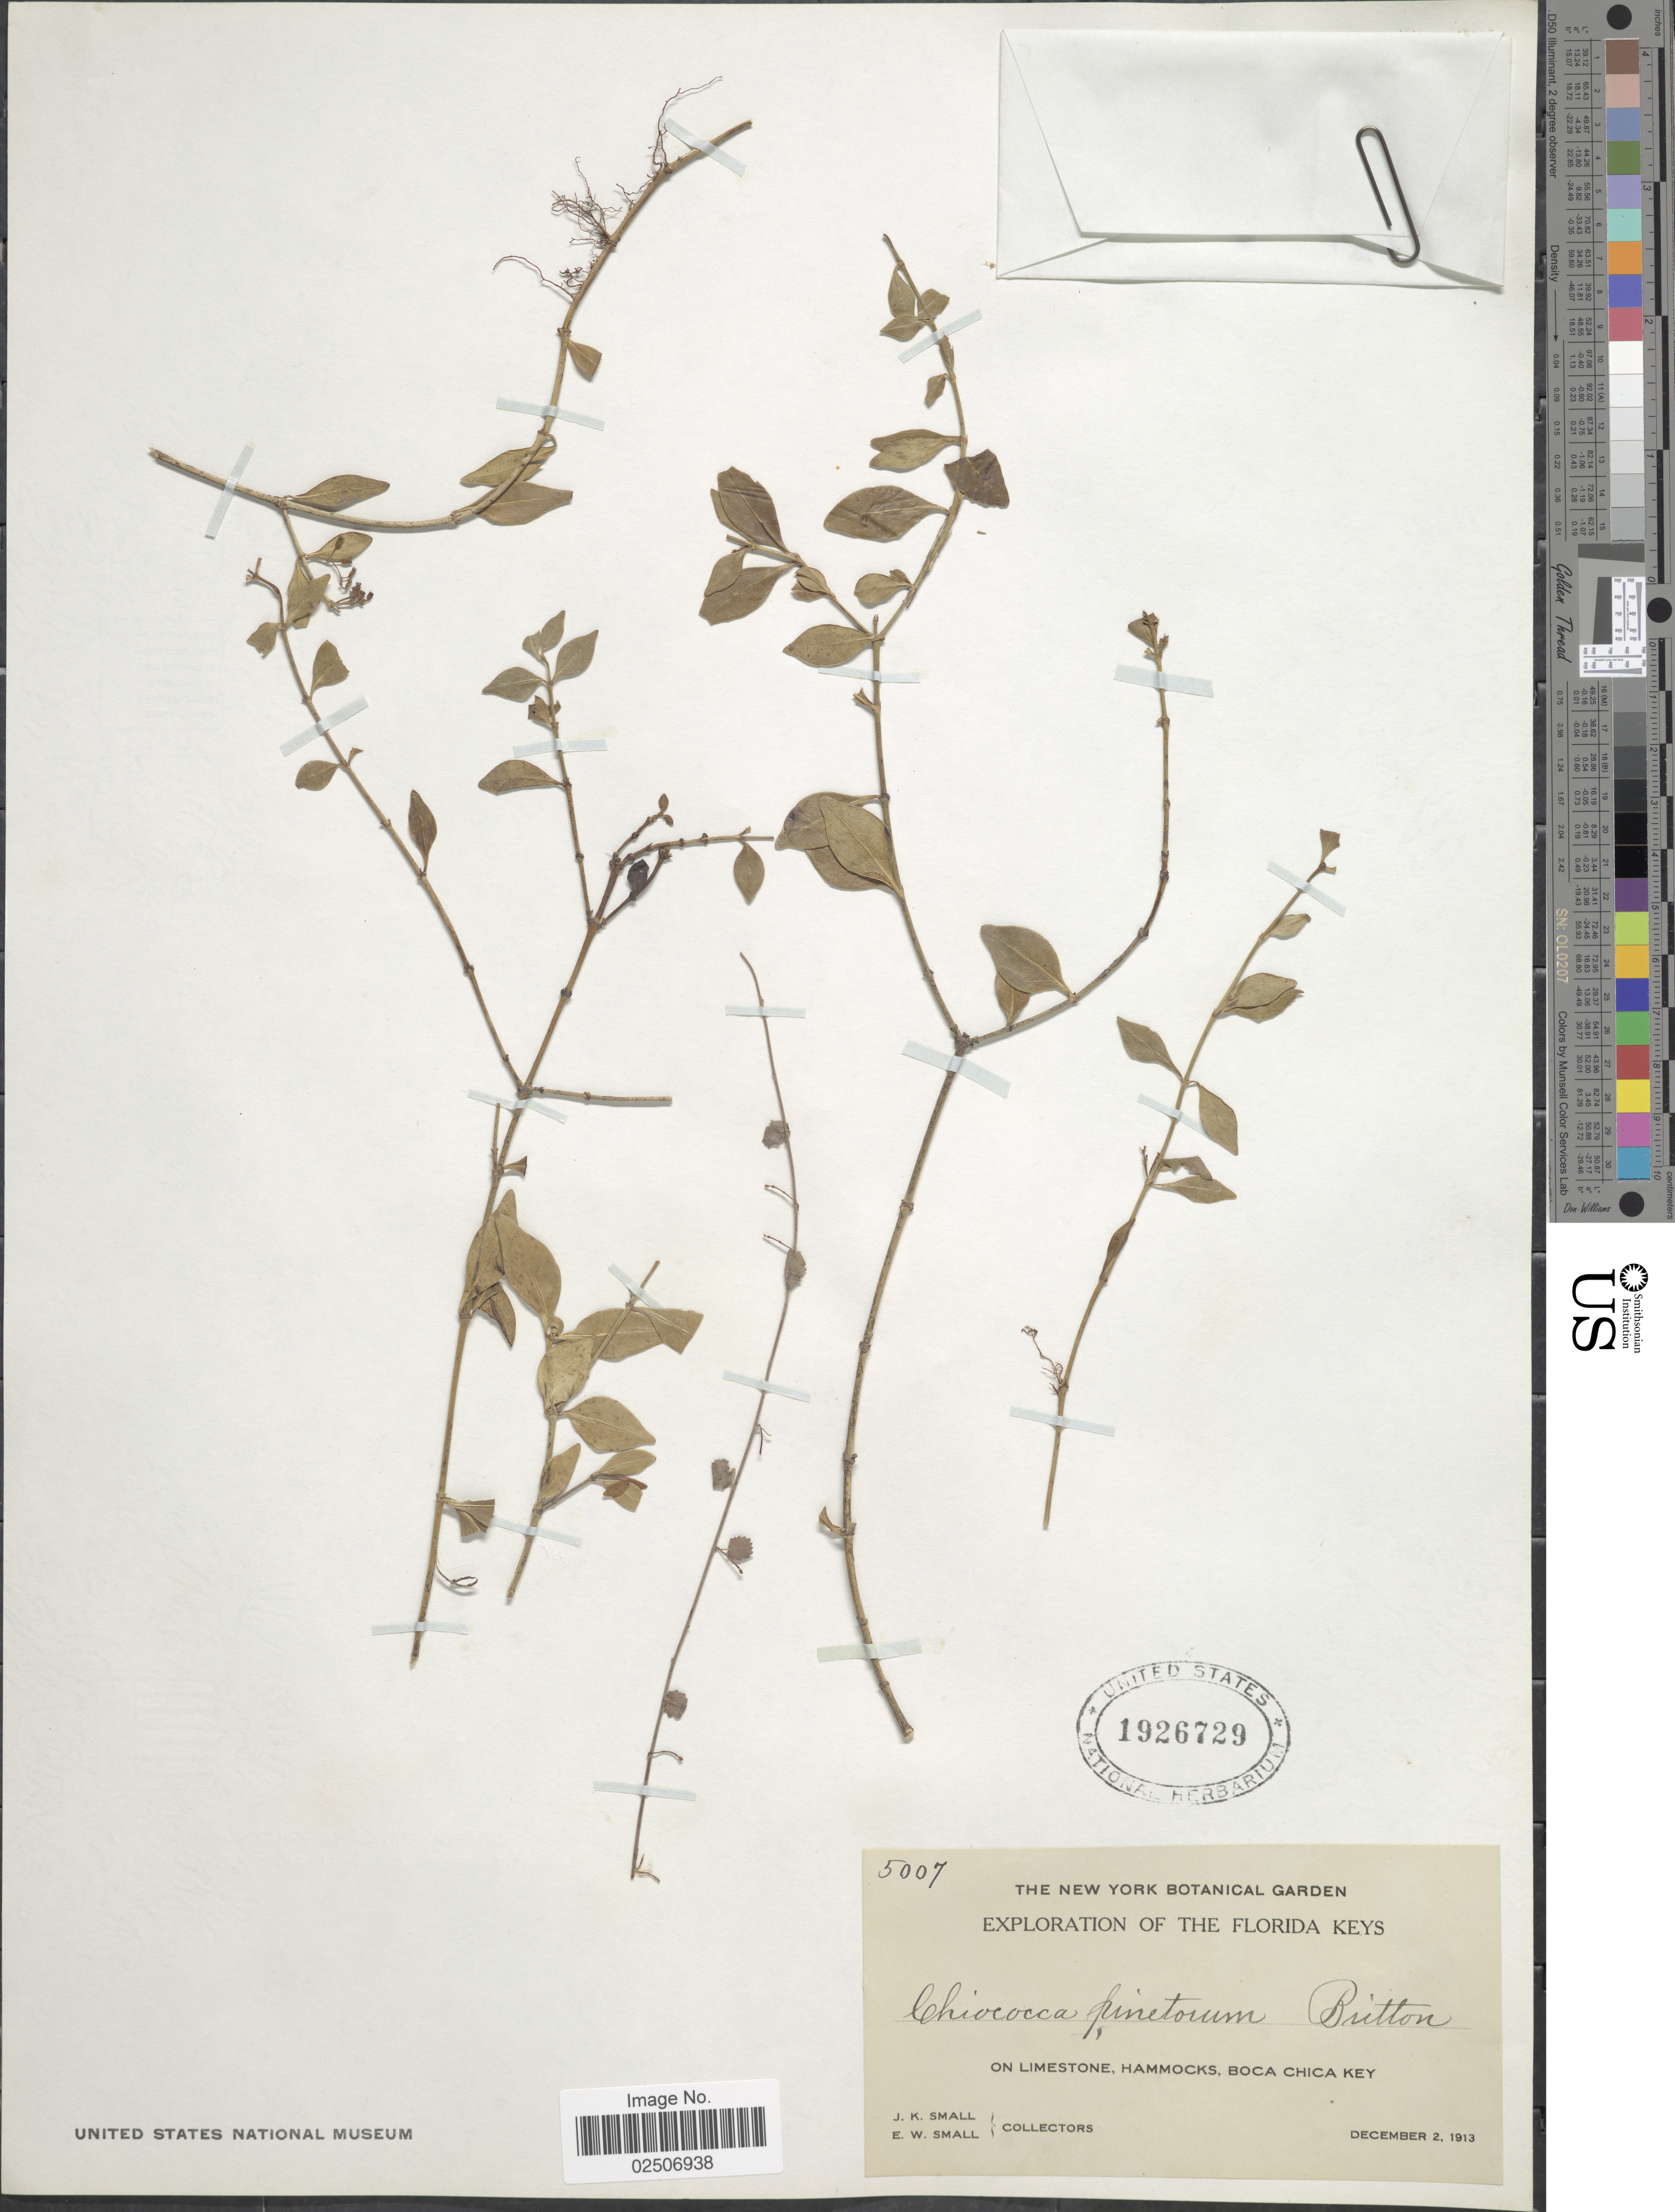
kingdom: Plantae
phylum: Tracheophyta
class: Magnoliopsida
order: Gentianales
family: Rubiaceae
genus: Chiococca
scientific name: Chiococca pinetorum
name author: Britton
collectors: J. K. Small & E. W. Small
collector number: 5007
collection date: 1913-12-02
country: United States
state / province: Florida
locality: Florida Keys, on Limestone, Hammocks, Boca Chica Key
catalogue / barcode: US 1926729